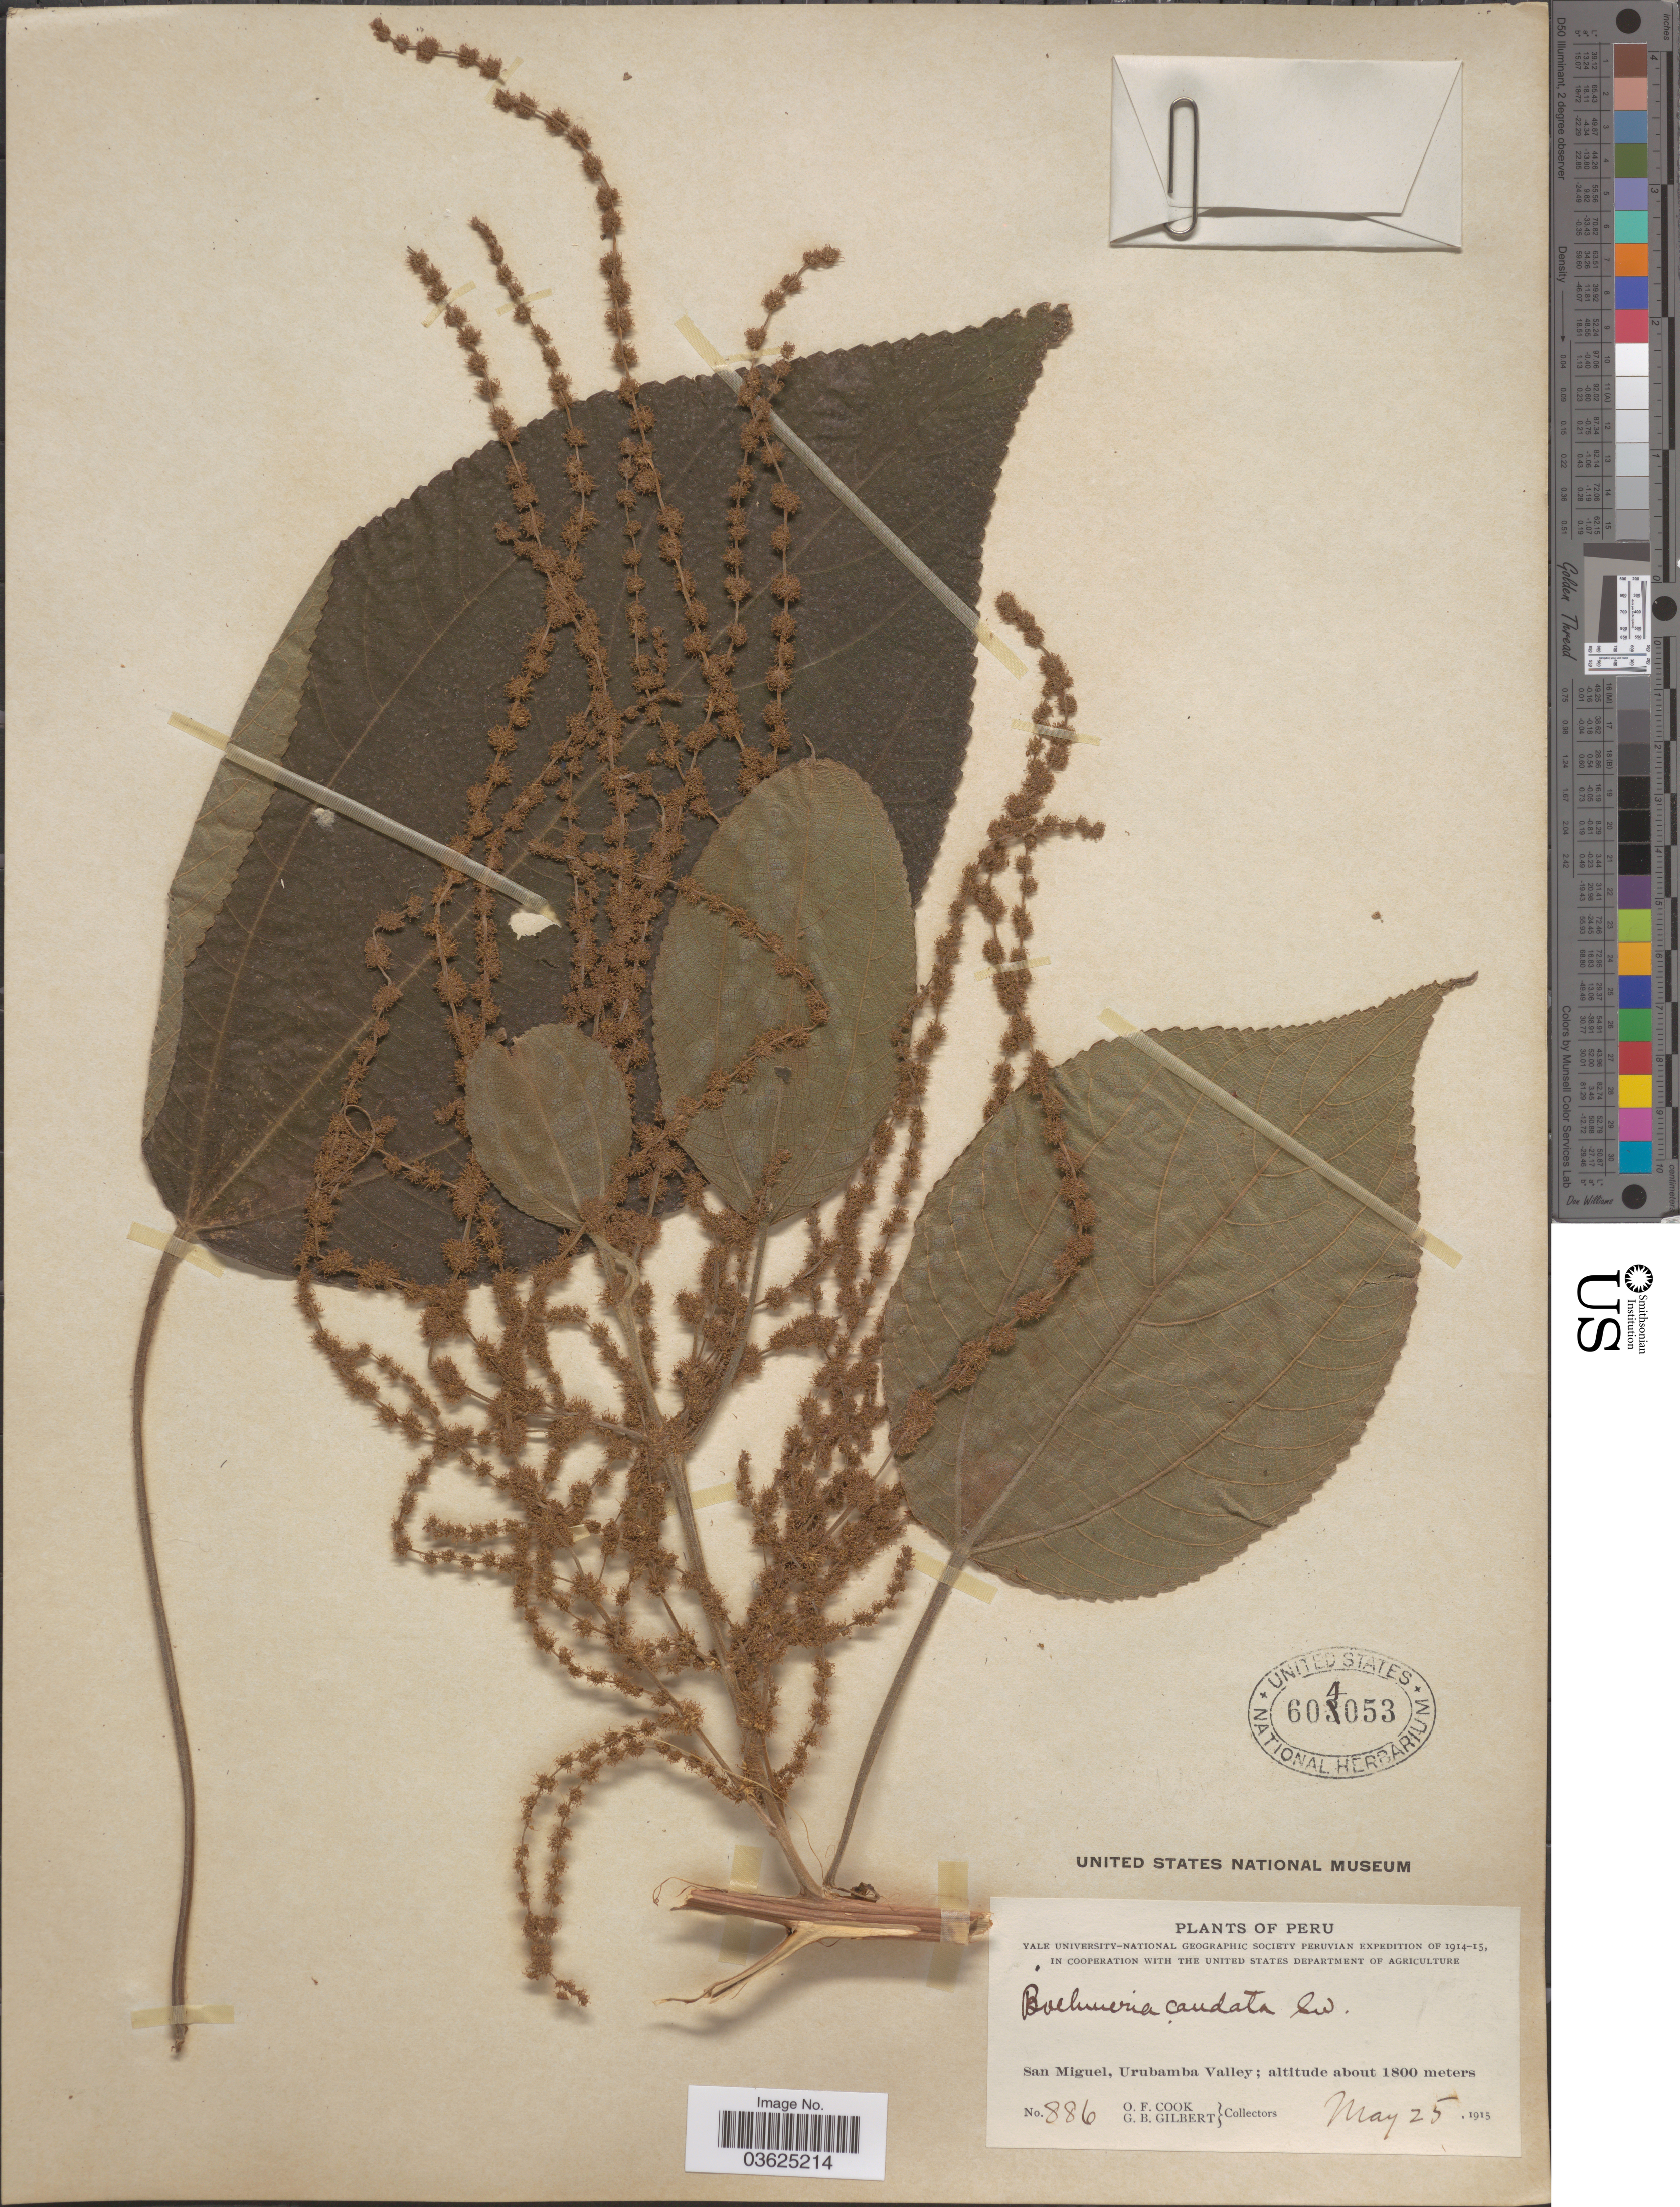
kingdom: Plantae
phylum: Tracheophyta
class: Magnoliopsida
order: Rosales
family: Urticaceae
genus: Boehmeria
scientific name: Boehmeria caudata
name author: Sw.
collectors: O. F. Cook & G. B. Gilbert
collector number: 886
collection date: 1915-05-25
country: Peru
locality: San Miguel, Urubamba Valley.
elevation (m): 1800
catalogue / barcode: US 604053